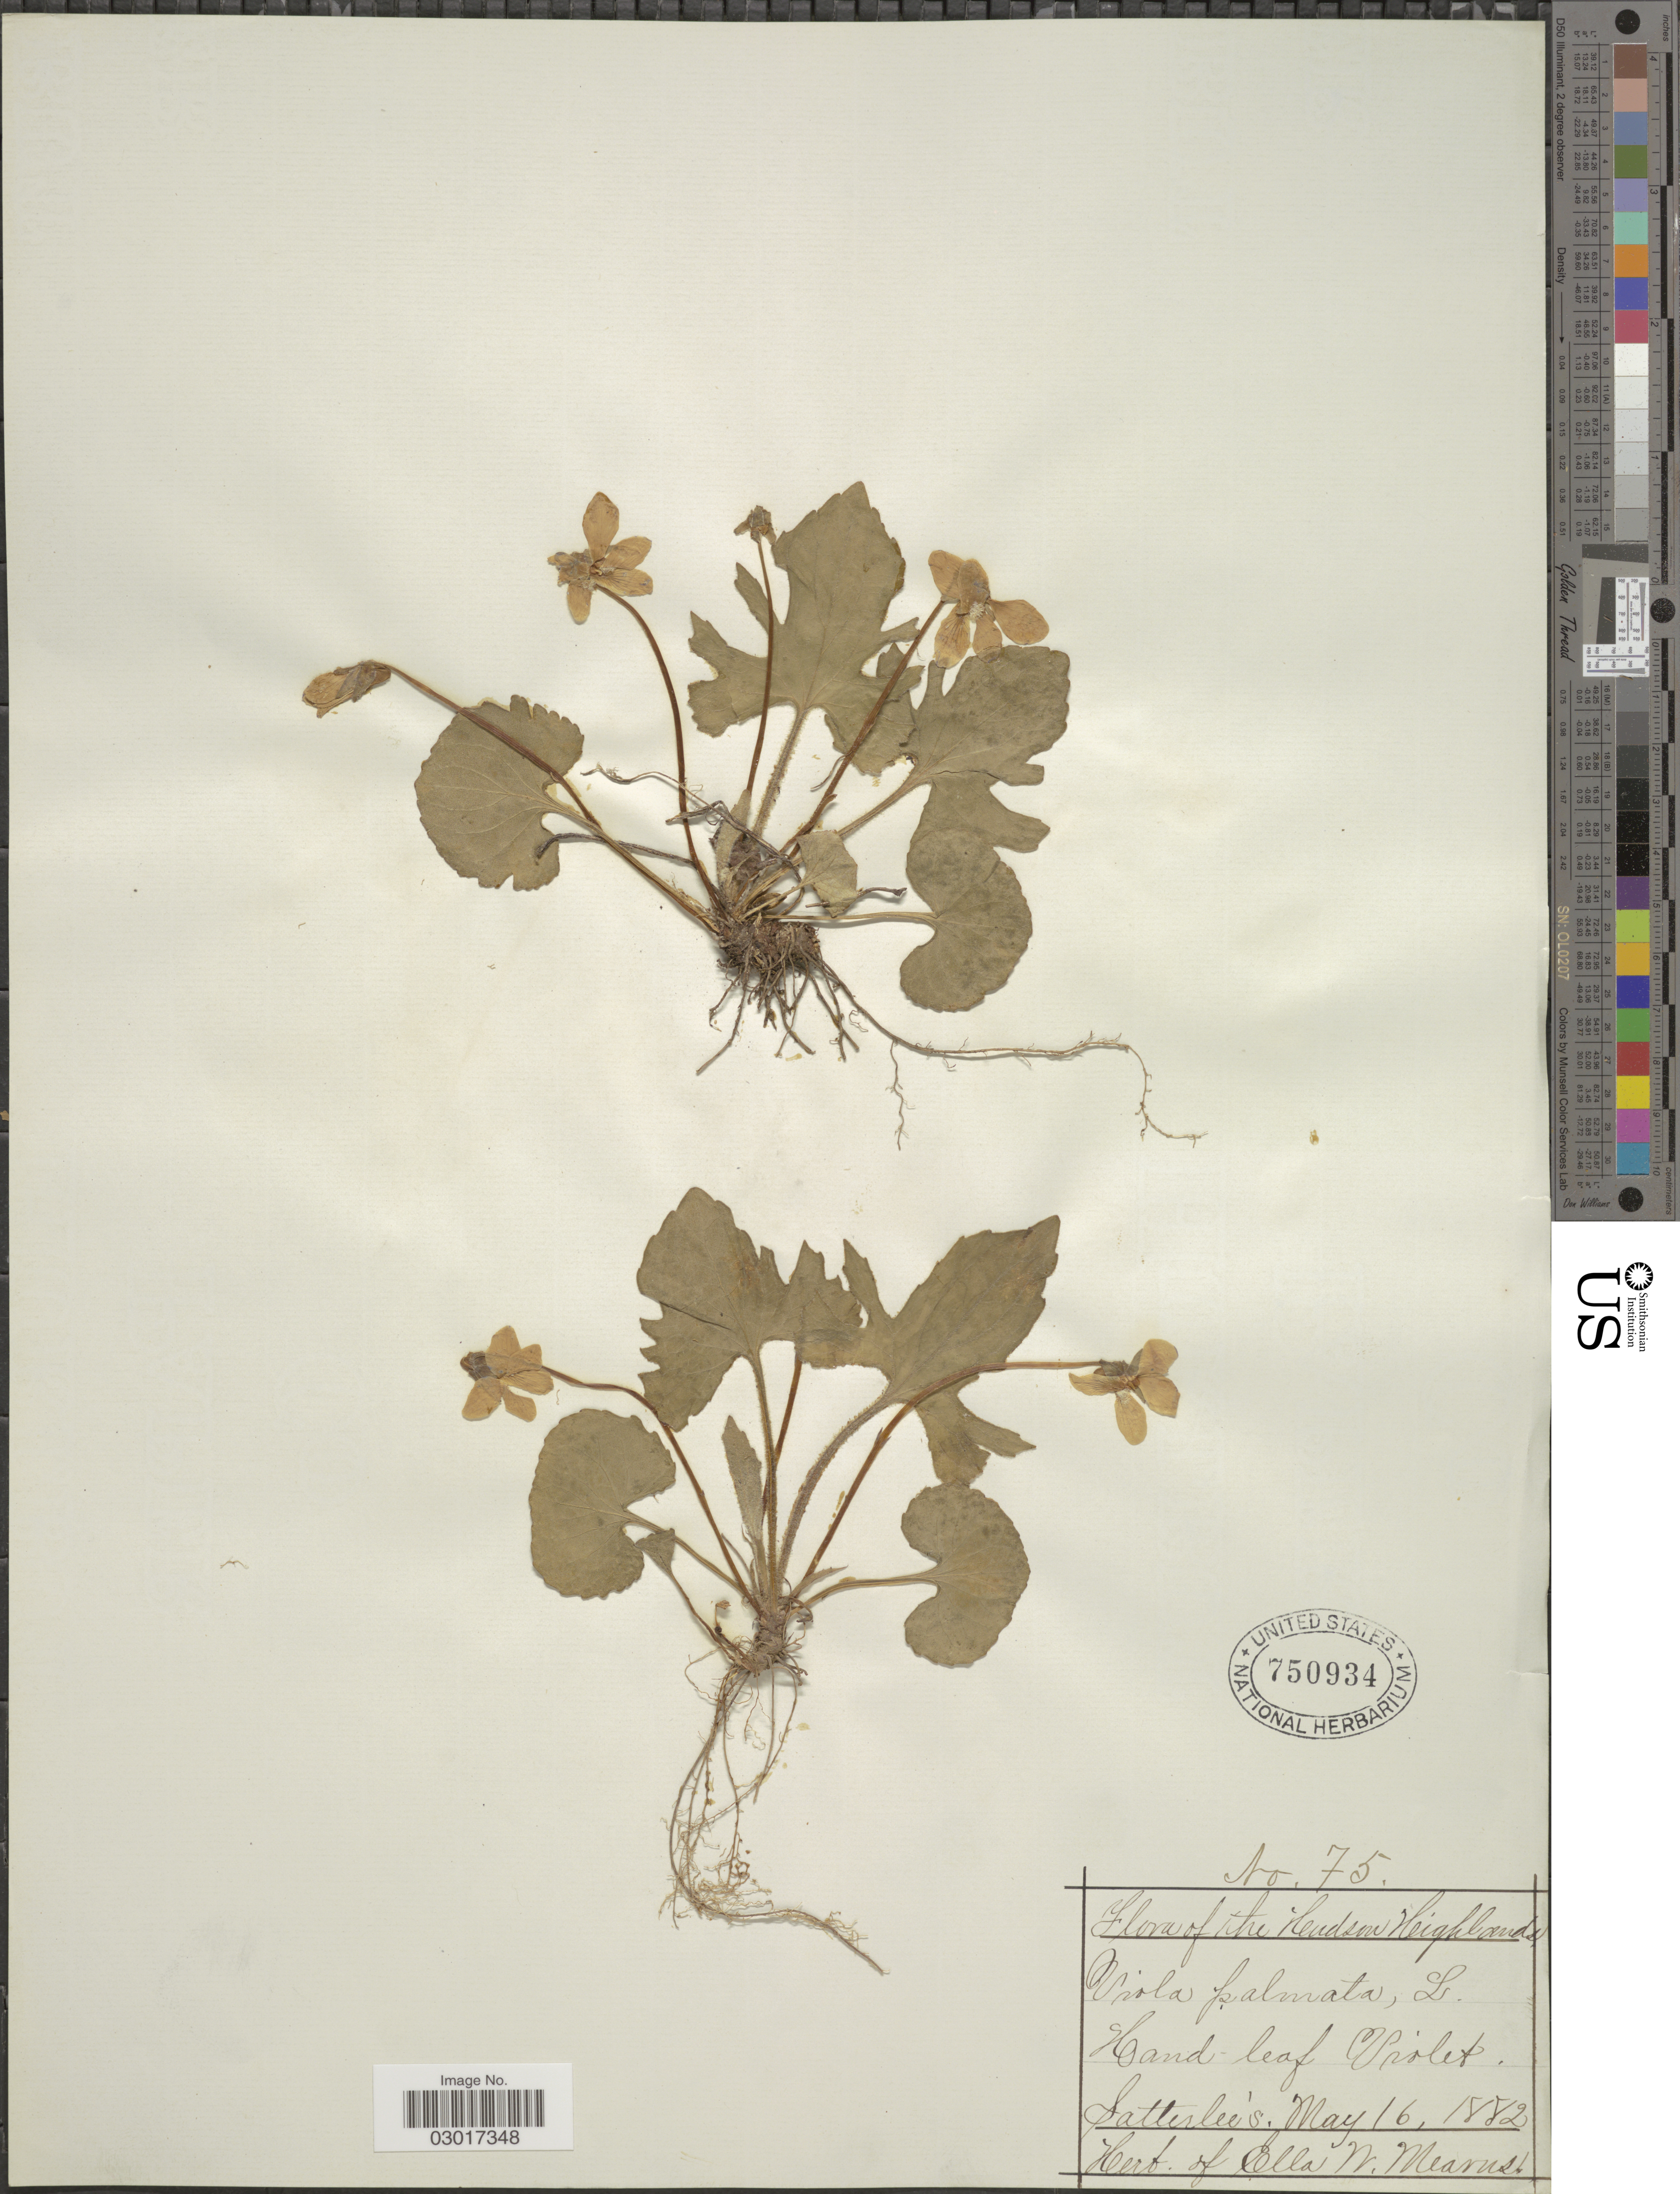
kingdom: Plantae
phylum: Tracheophyta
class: Magnoliopsida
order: Malpighiales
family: Violaceae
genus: Viola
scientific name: Viola triloba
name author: Schwein.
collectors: ex herb. Ella W. Mearns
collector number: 75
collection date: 1882-05-16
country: United States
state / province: New York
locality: The Hudson Highlands, Satterlee's.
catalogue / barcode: US 750934